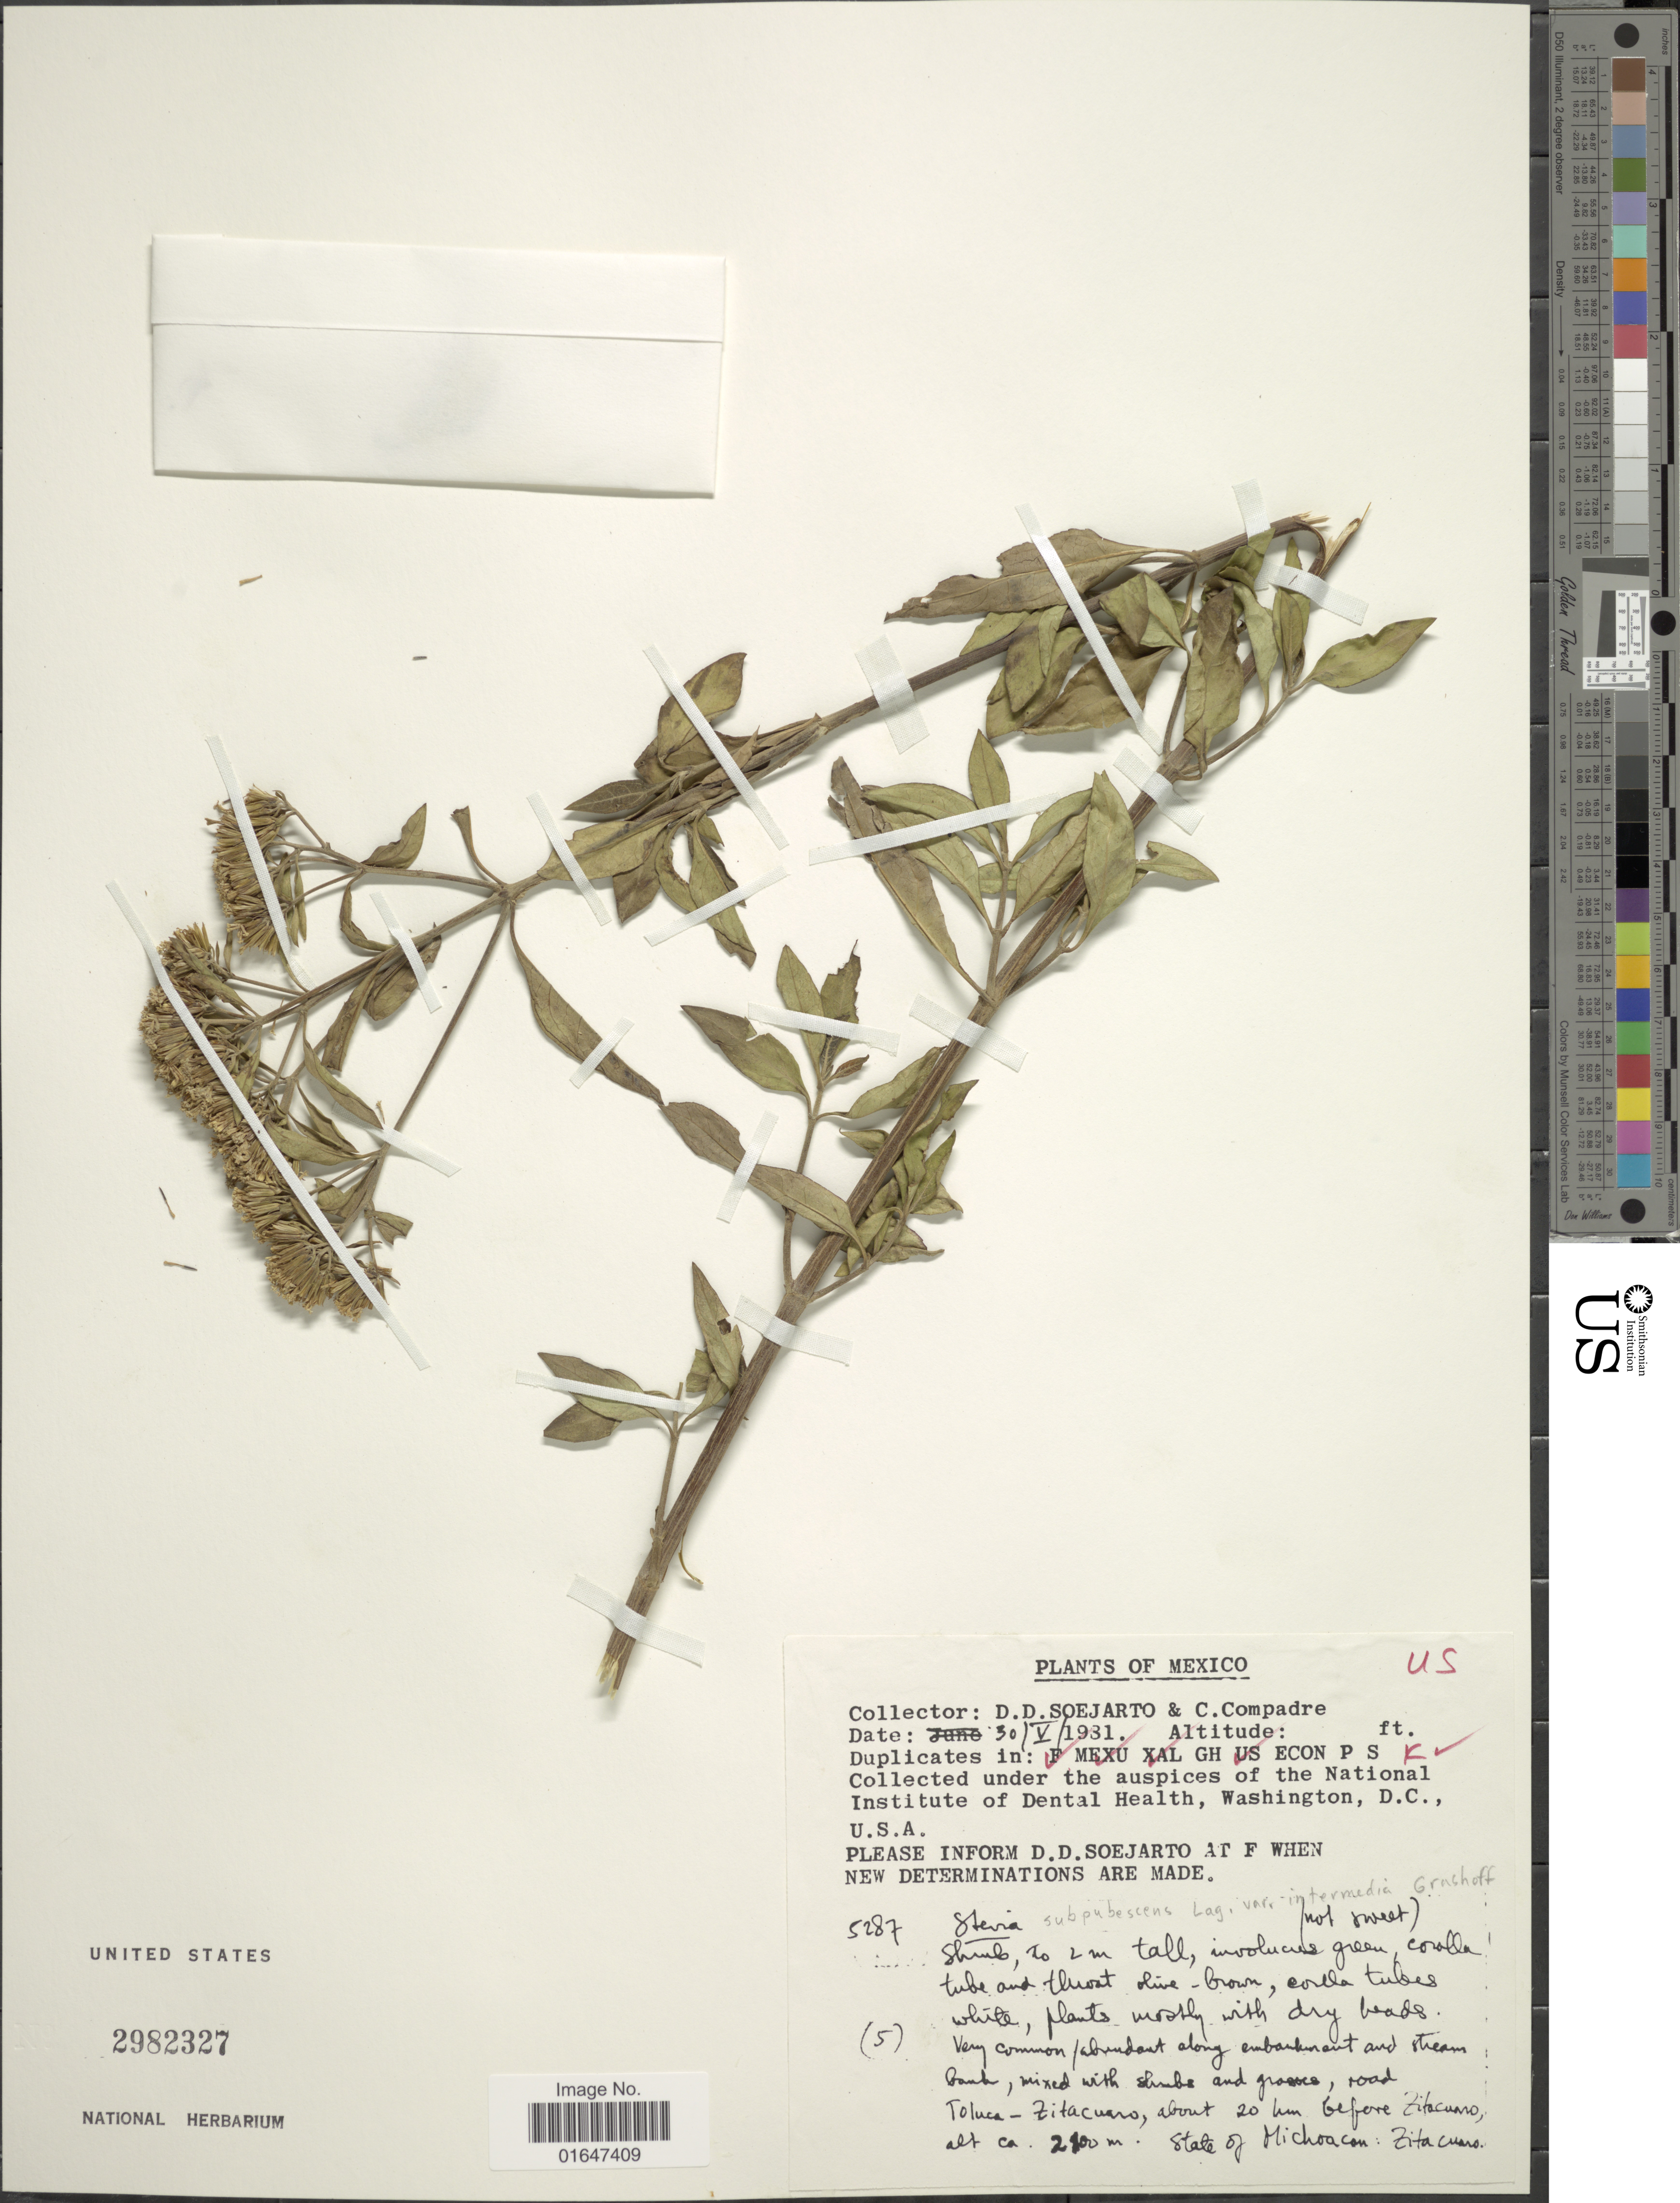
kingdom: Plantae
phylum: Tracheophyta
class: Magnoliopsida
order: Asterales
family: Asteraceae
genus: Stevia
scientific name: Stevia subpubescens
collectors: C. Compadre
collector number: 5287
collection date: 1931-05-30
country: Mexico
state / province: Michoacán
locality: Road Toluca-Zitacuaro, about 20 km before Zitacuaro, Zitacuaro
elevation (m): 2900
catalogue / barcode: US 2982327